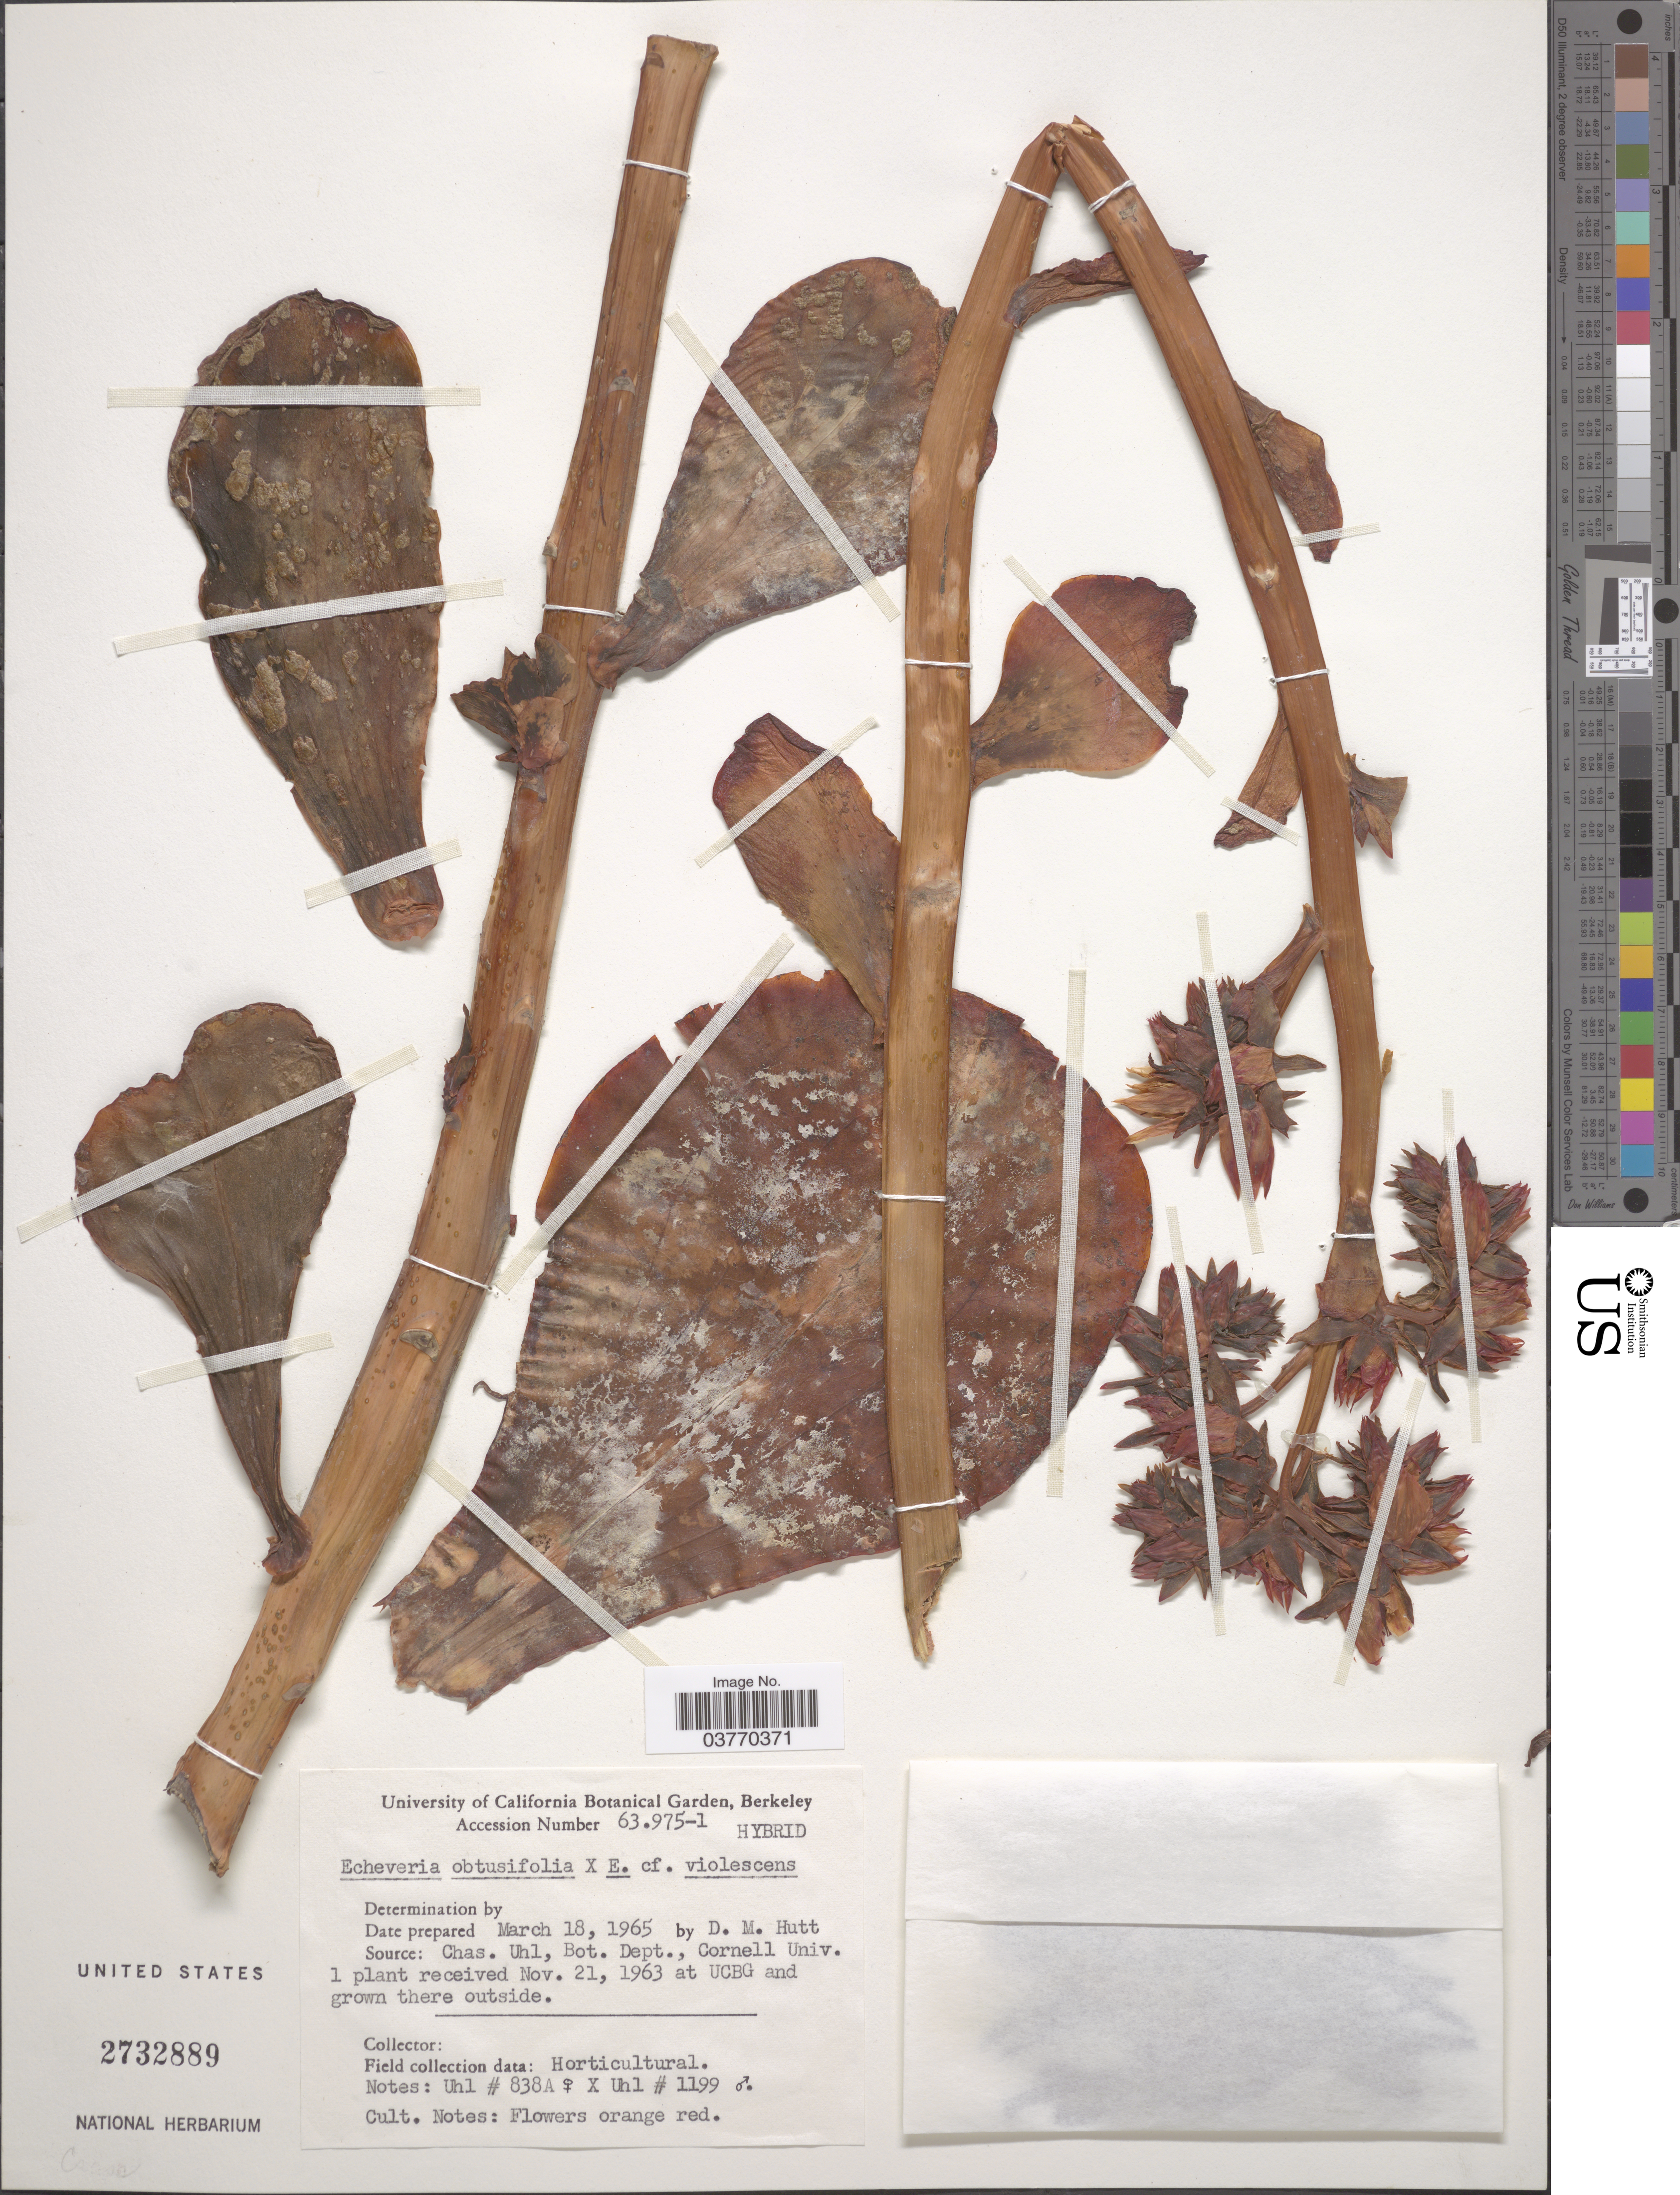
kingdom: Plantae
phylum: Tracheophyta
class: Magnoliopsida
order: Saxifragales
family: Crassulaceae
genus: Echeveria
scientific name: Echeveria obtusifolia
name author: Rose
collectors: D. Hutt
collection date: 1965-03-18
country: United States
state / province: California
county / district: Alameda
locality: University of Calfiornia Botanical Garden, Berkeley.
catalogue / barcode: US 2732889